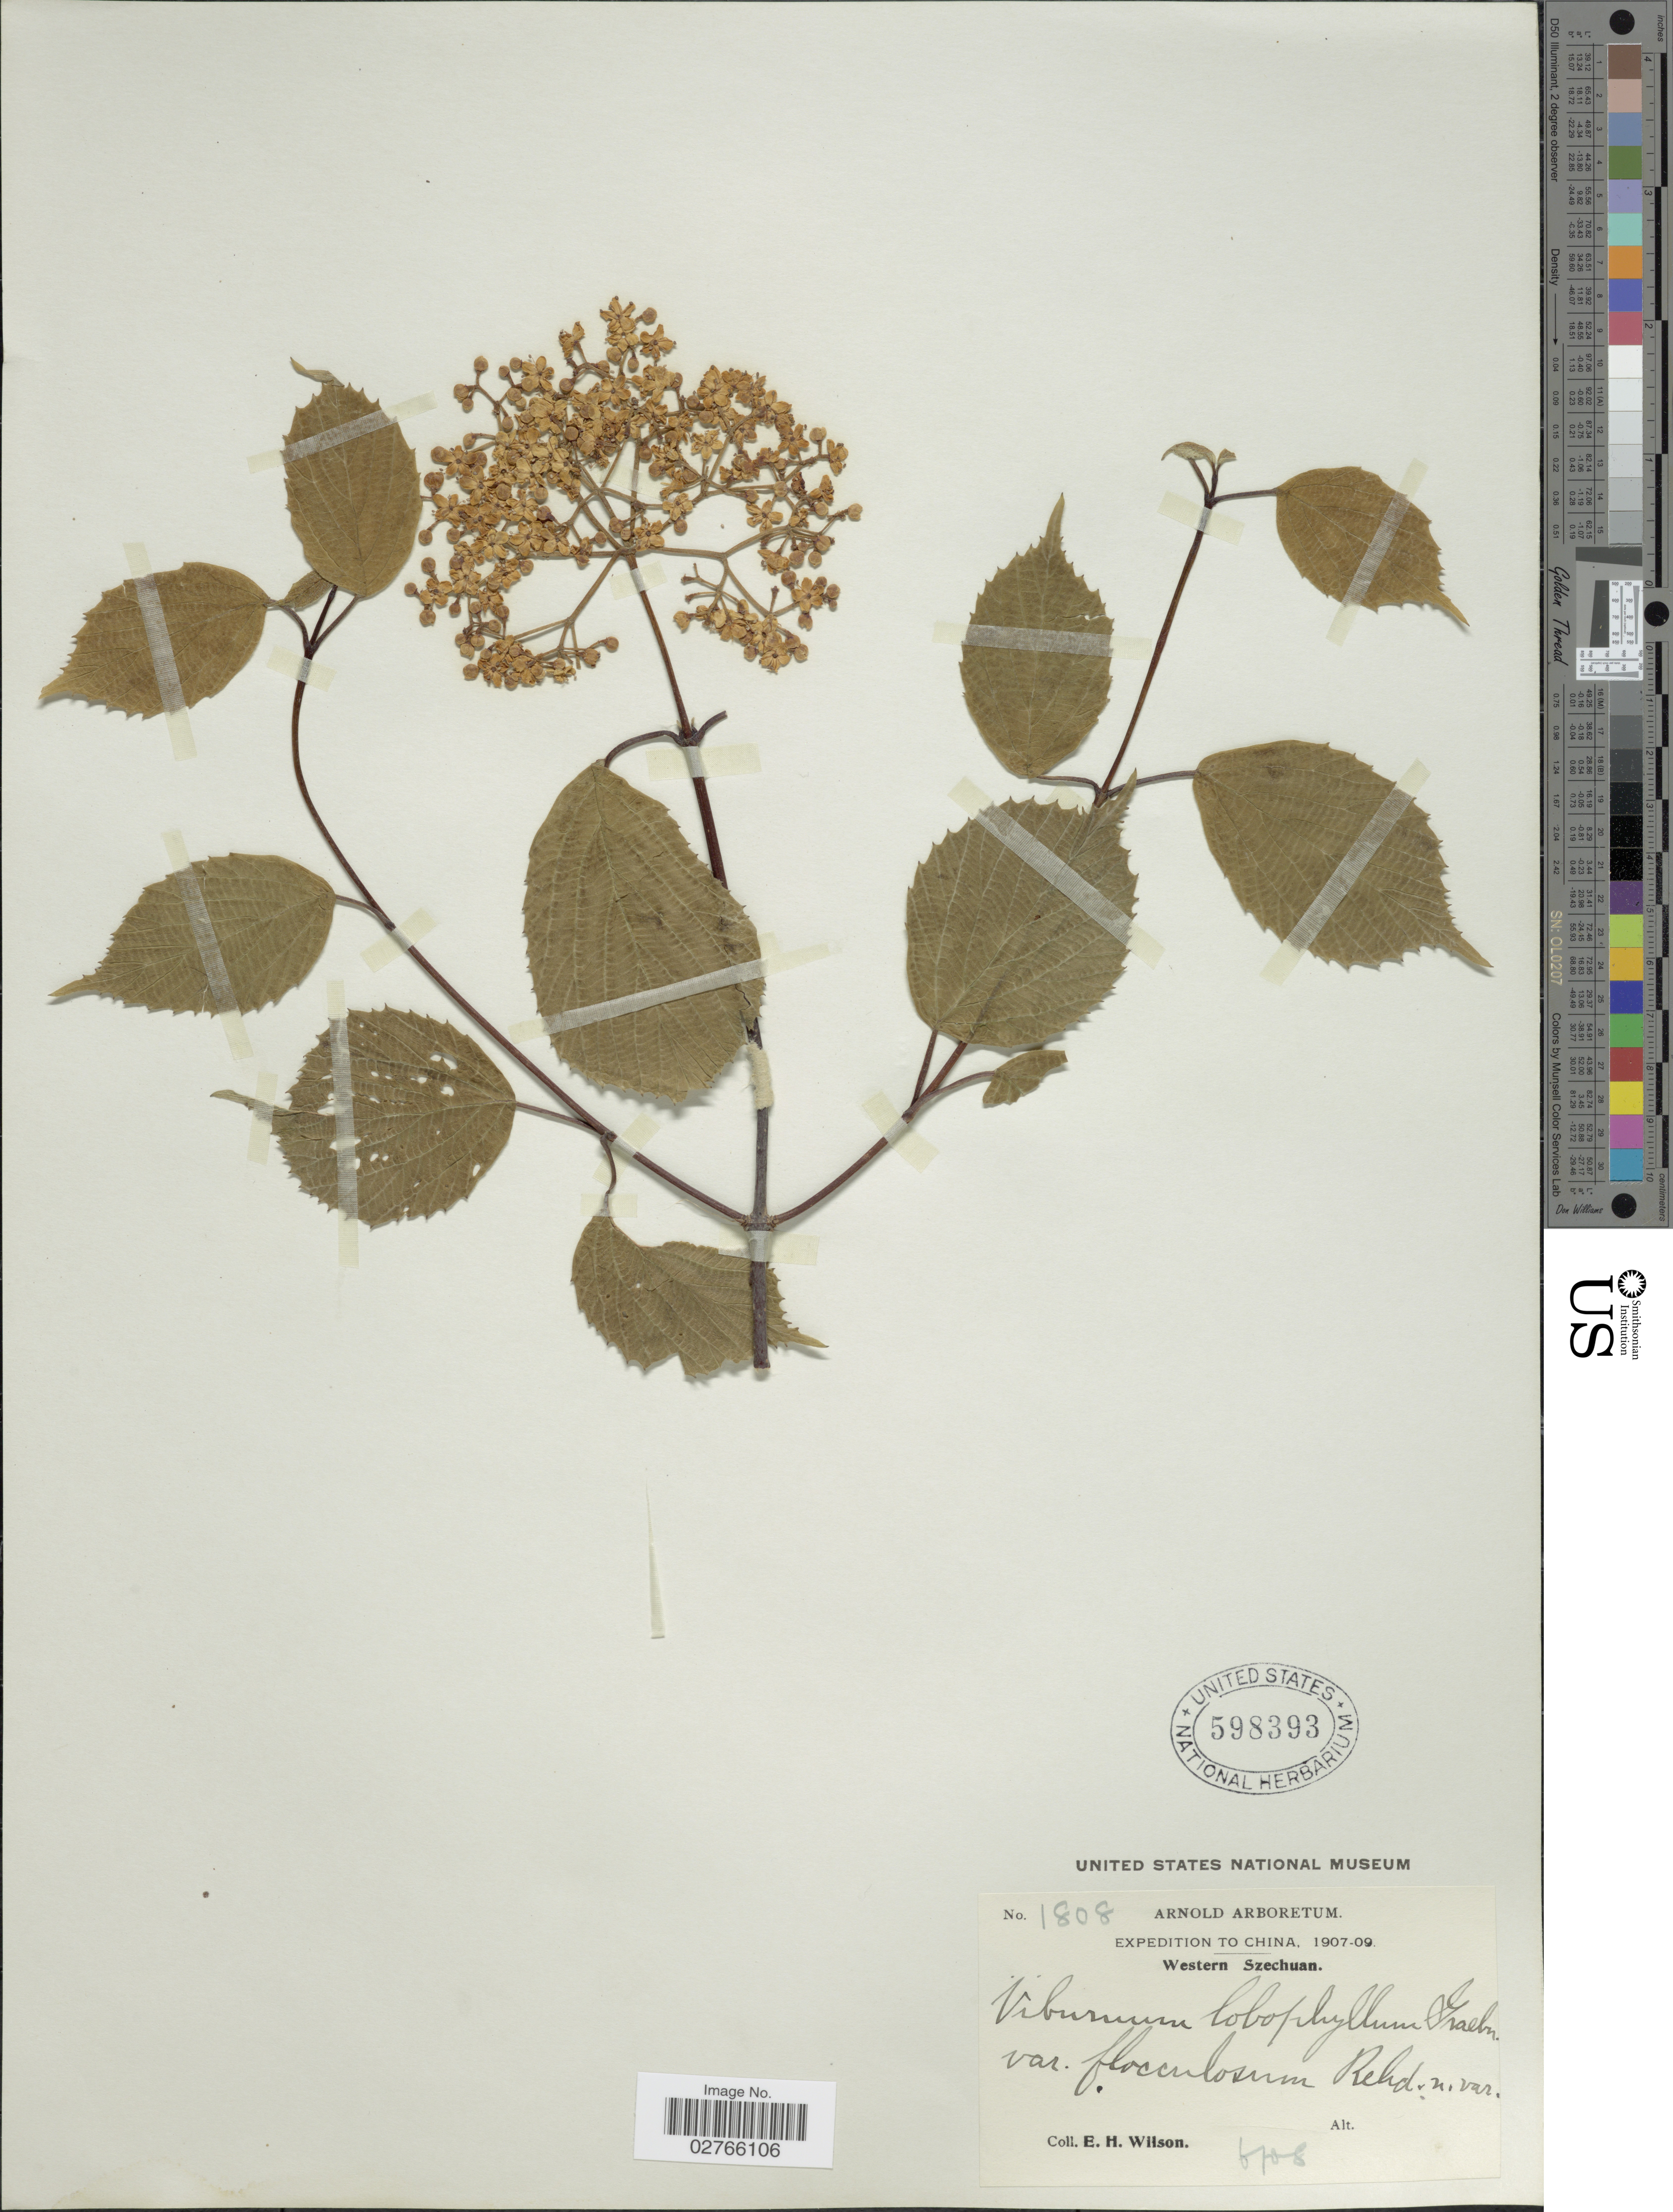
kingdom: Plantae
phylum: Tracheophyta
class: Magnoliopsida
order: Dipsacales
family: Viburnaceae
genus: Viburnum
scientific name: Viburnum lobophyllum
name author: Graebn.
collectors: E. Wilson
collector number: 1808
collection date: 1908-06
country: China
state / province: Sichuan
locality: Western Szechuan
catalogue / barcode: US 598393